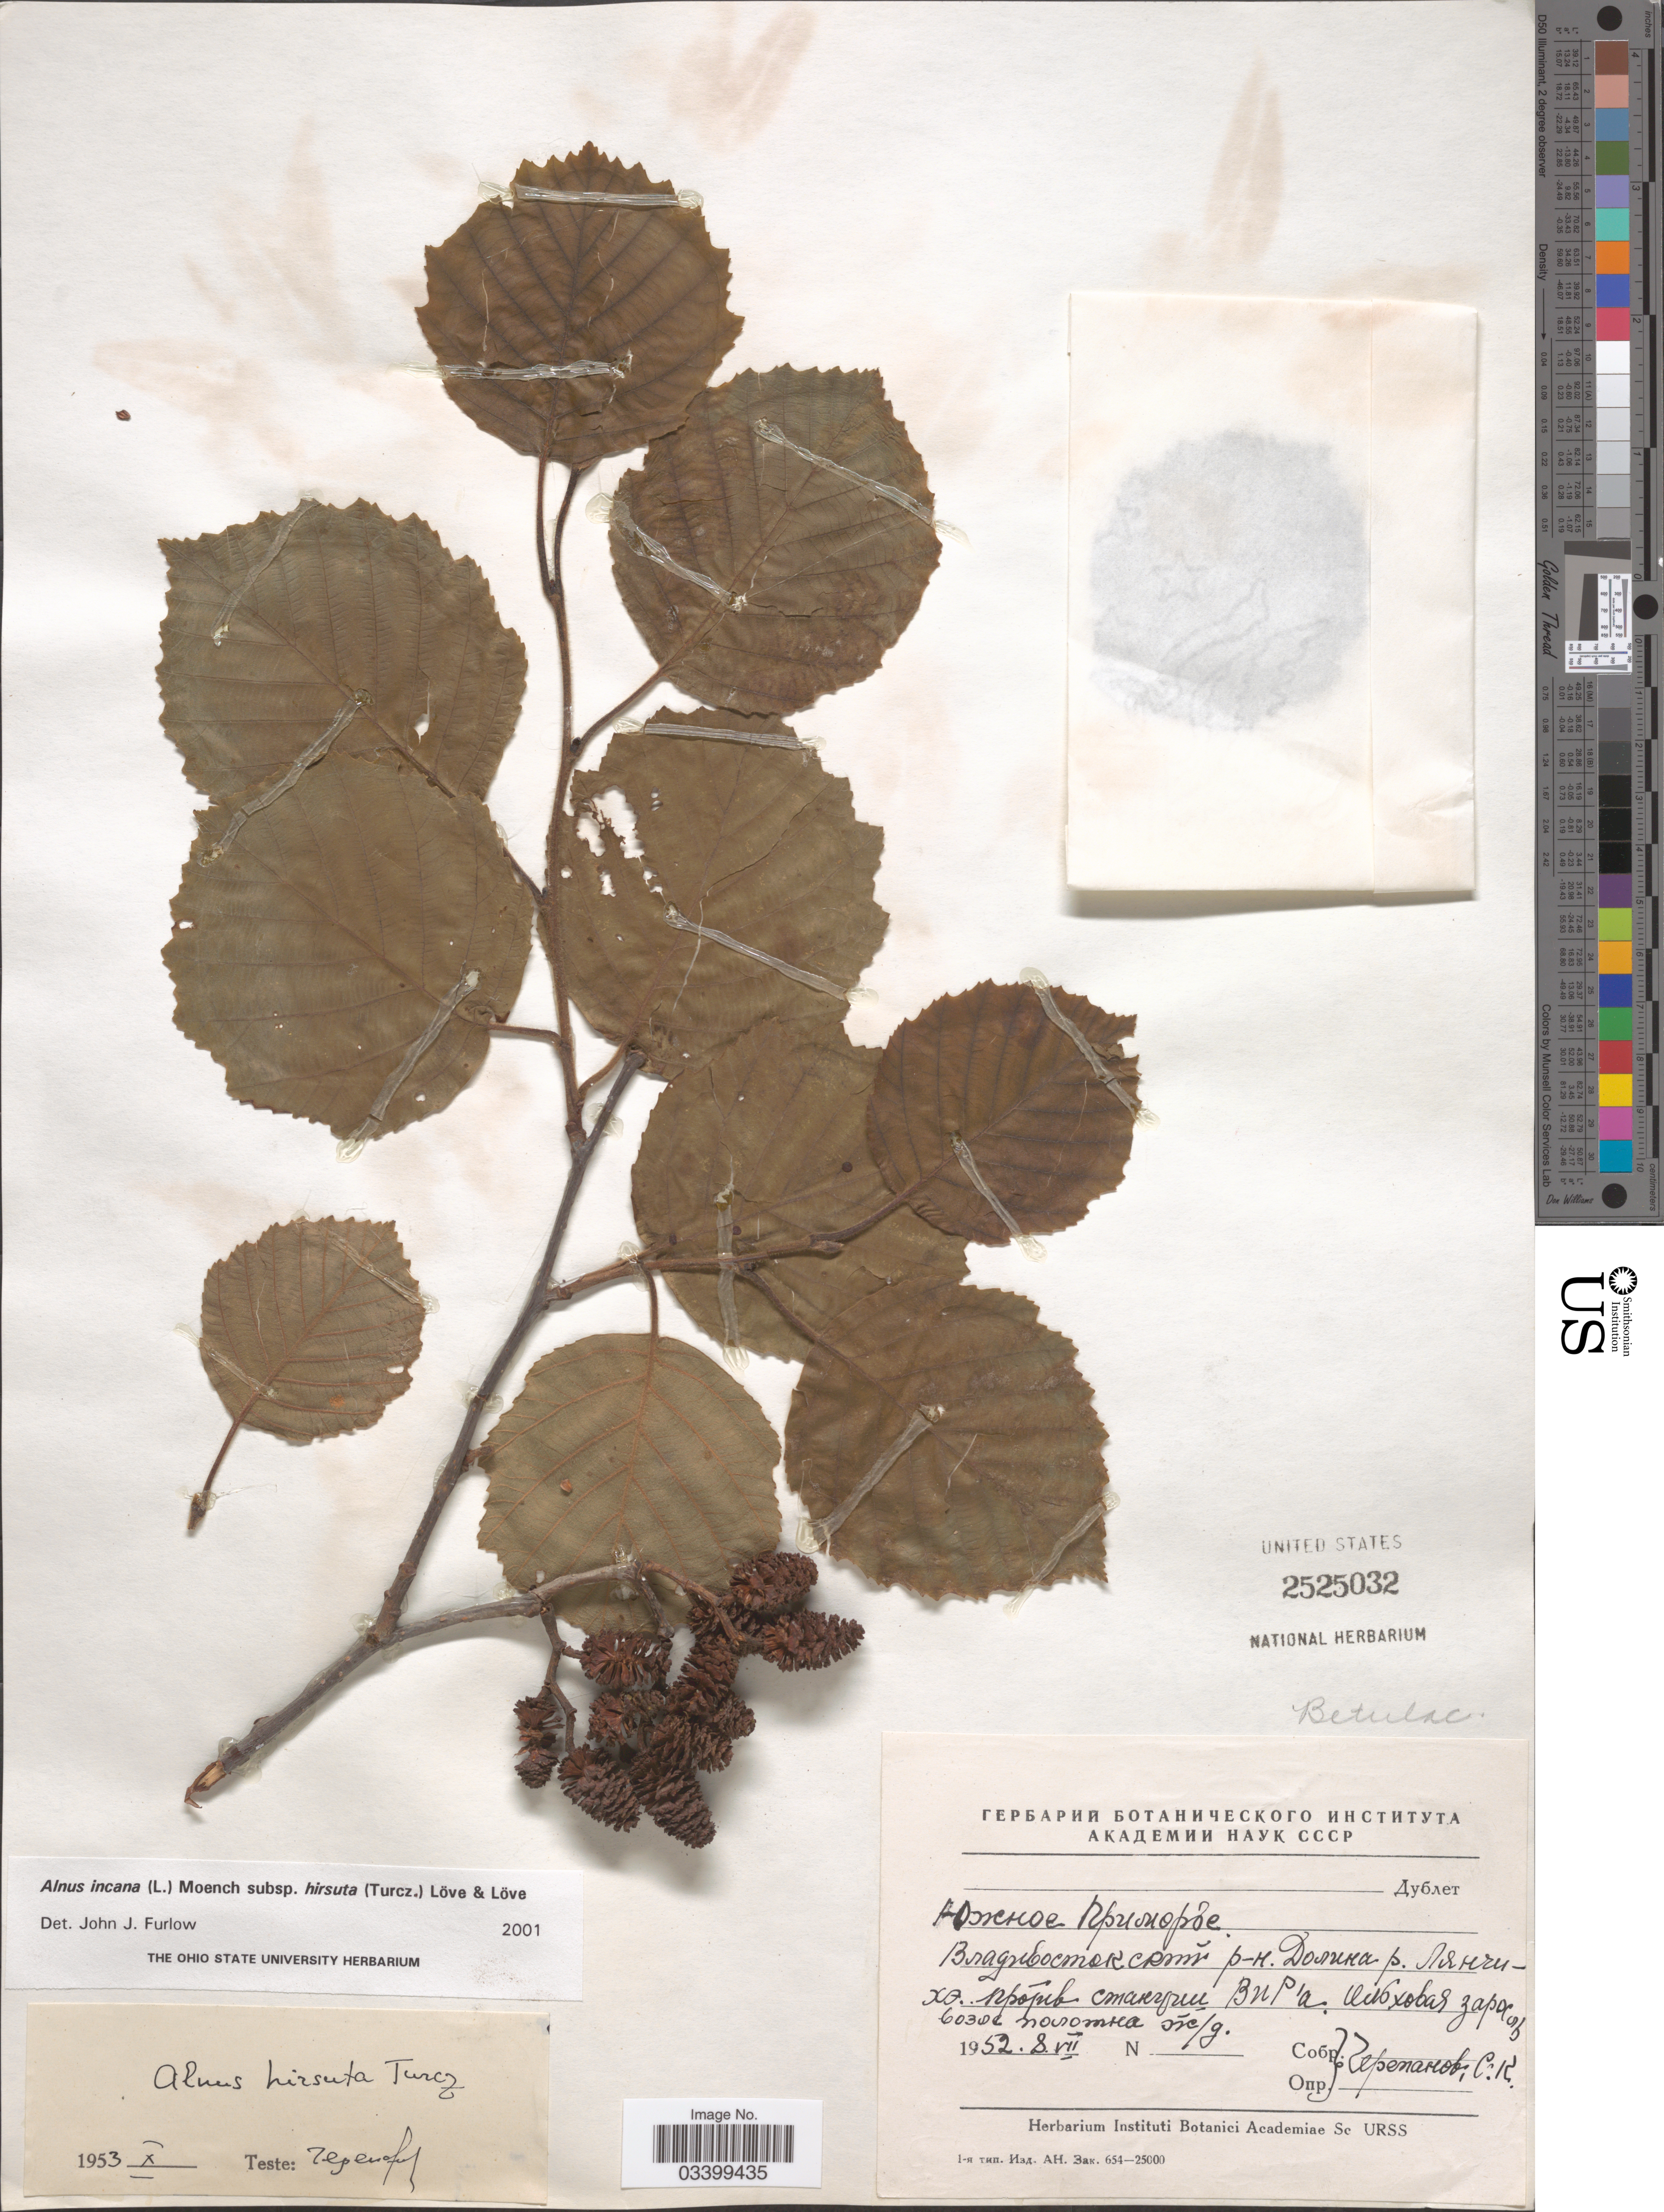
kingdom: Plantae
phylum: Tracheophyta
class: Magnoliopsida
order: Fagales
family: Betulaceae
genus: Alnus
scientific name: Alnus incana subsp. hirsuta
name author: (Spach) Á. Löve & D. Löve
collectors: S. Cherepanov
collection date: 1952-07-08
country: Russian Federation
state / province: Primorsky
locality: Vicinity of Vladivostok.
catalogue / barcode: US 2525032